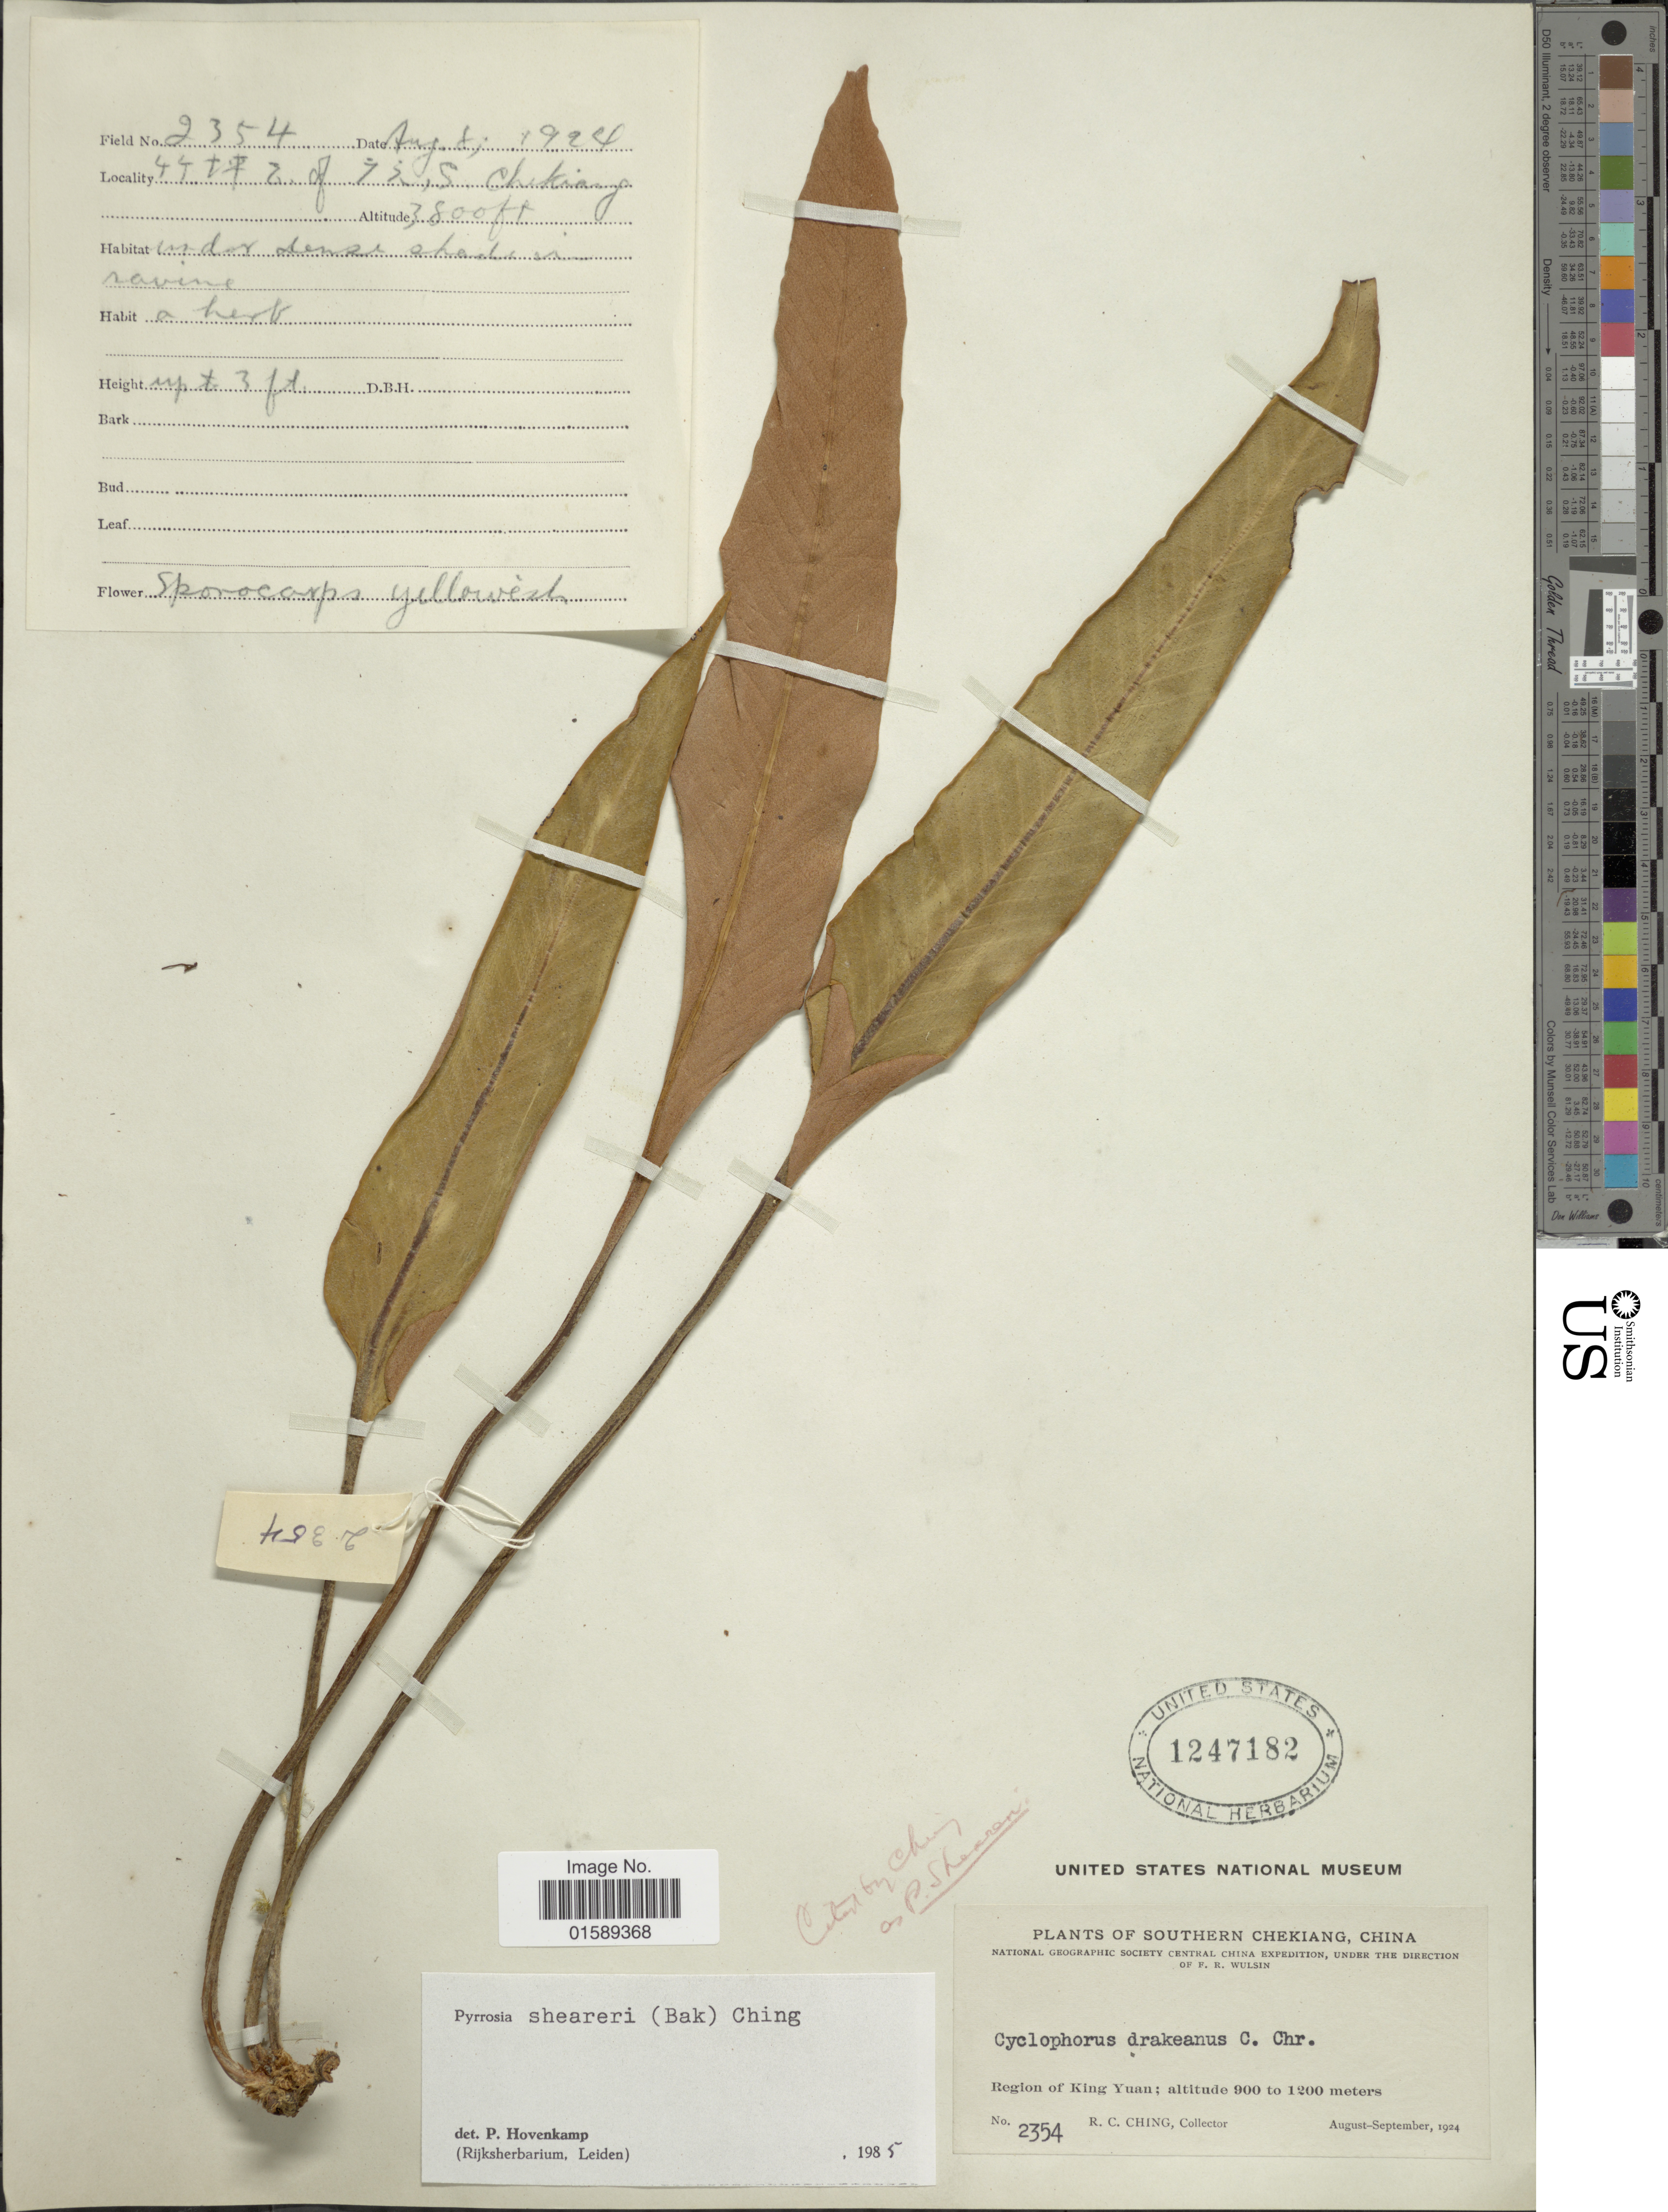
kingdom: Plantae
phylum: Tracheophyta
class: Polypodiopsida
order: Polypodiales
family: Polypodiaceae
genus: Pyrrosia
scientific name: Pyrrosia sheareri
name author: (Baker) Ching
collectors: R. C. Ching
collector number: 2354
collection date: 1924-08/1924-09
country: China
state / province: Zhejiang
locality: Southern Chekiang, China. Regio of King Yuan.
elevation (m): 900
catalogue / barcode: US 1247182